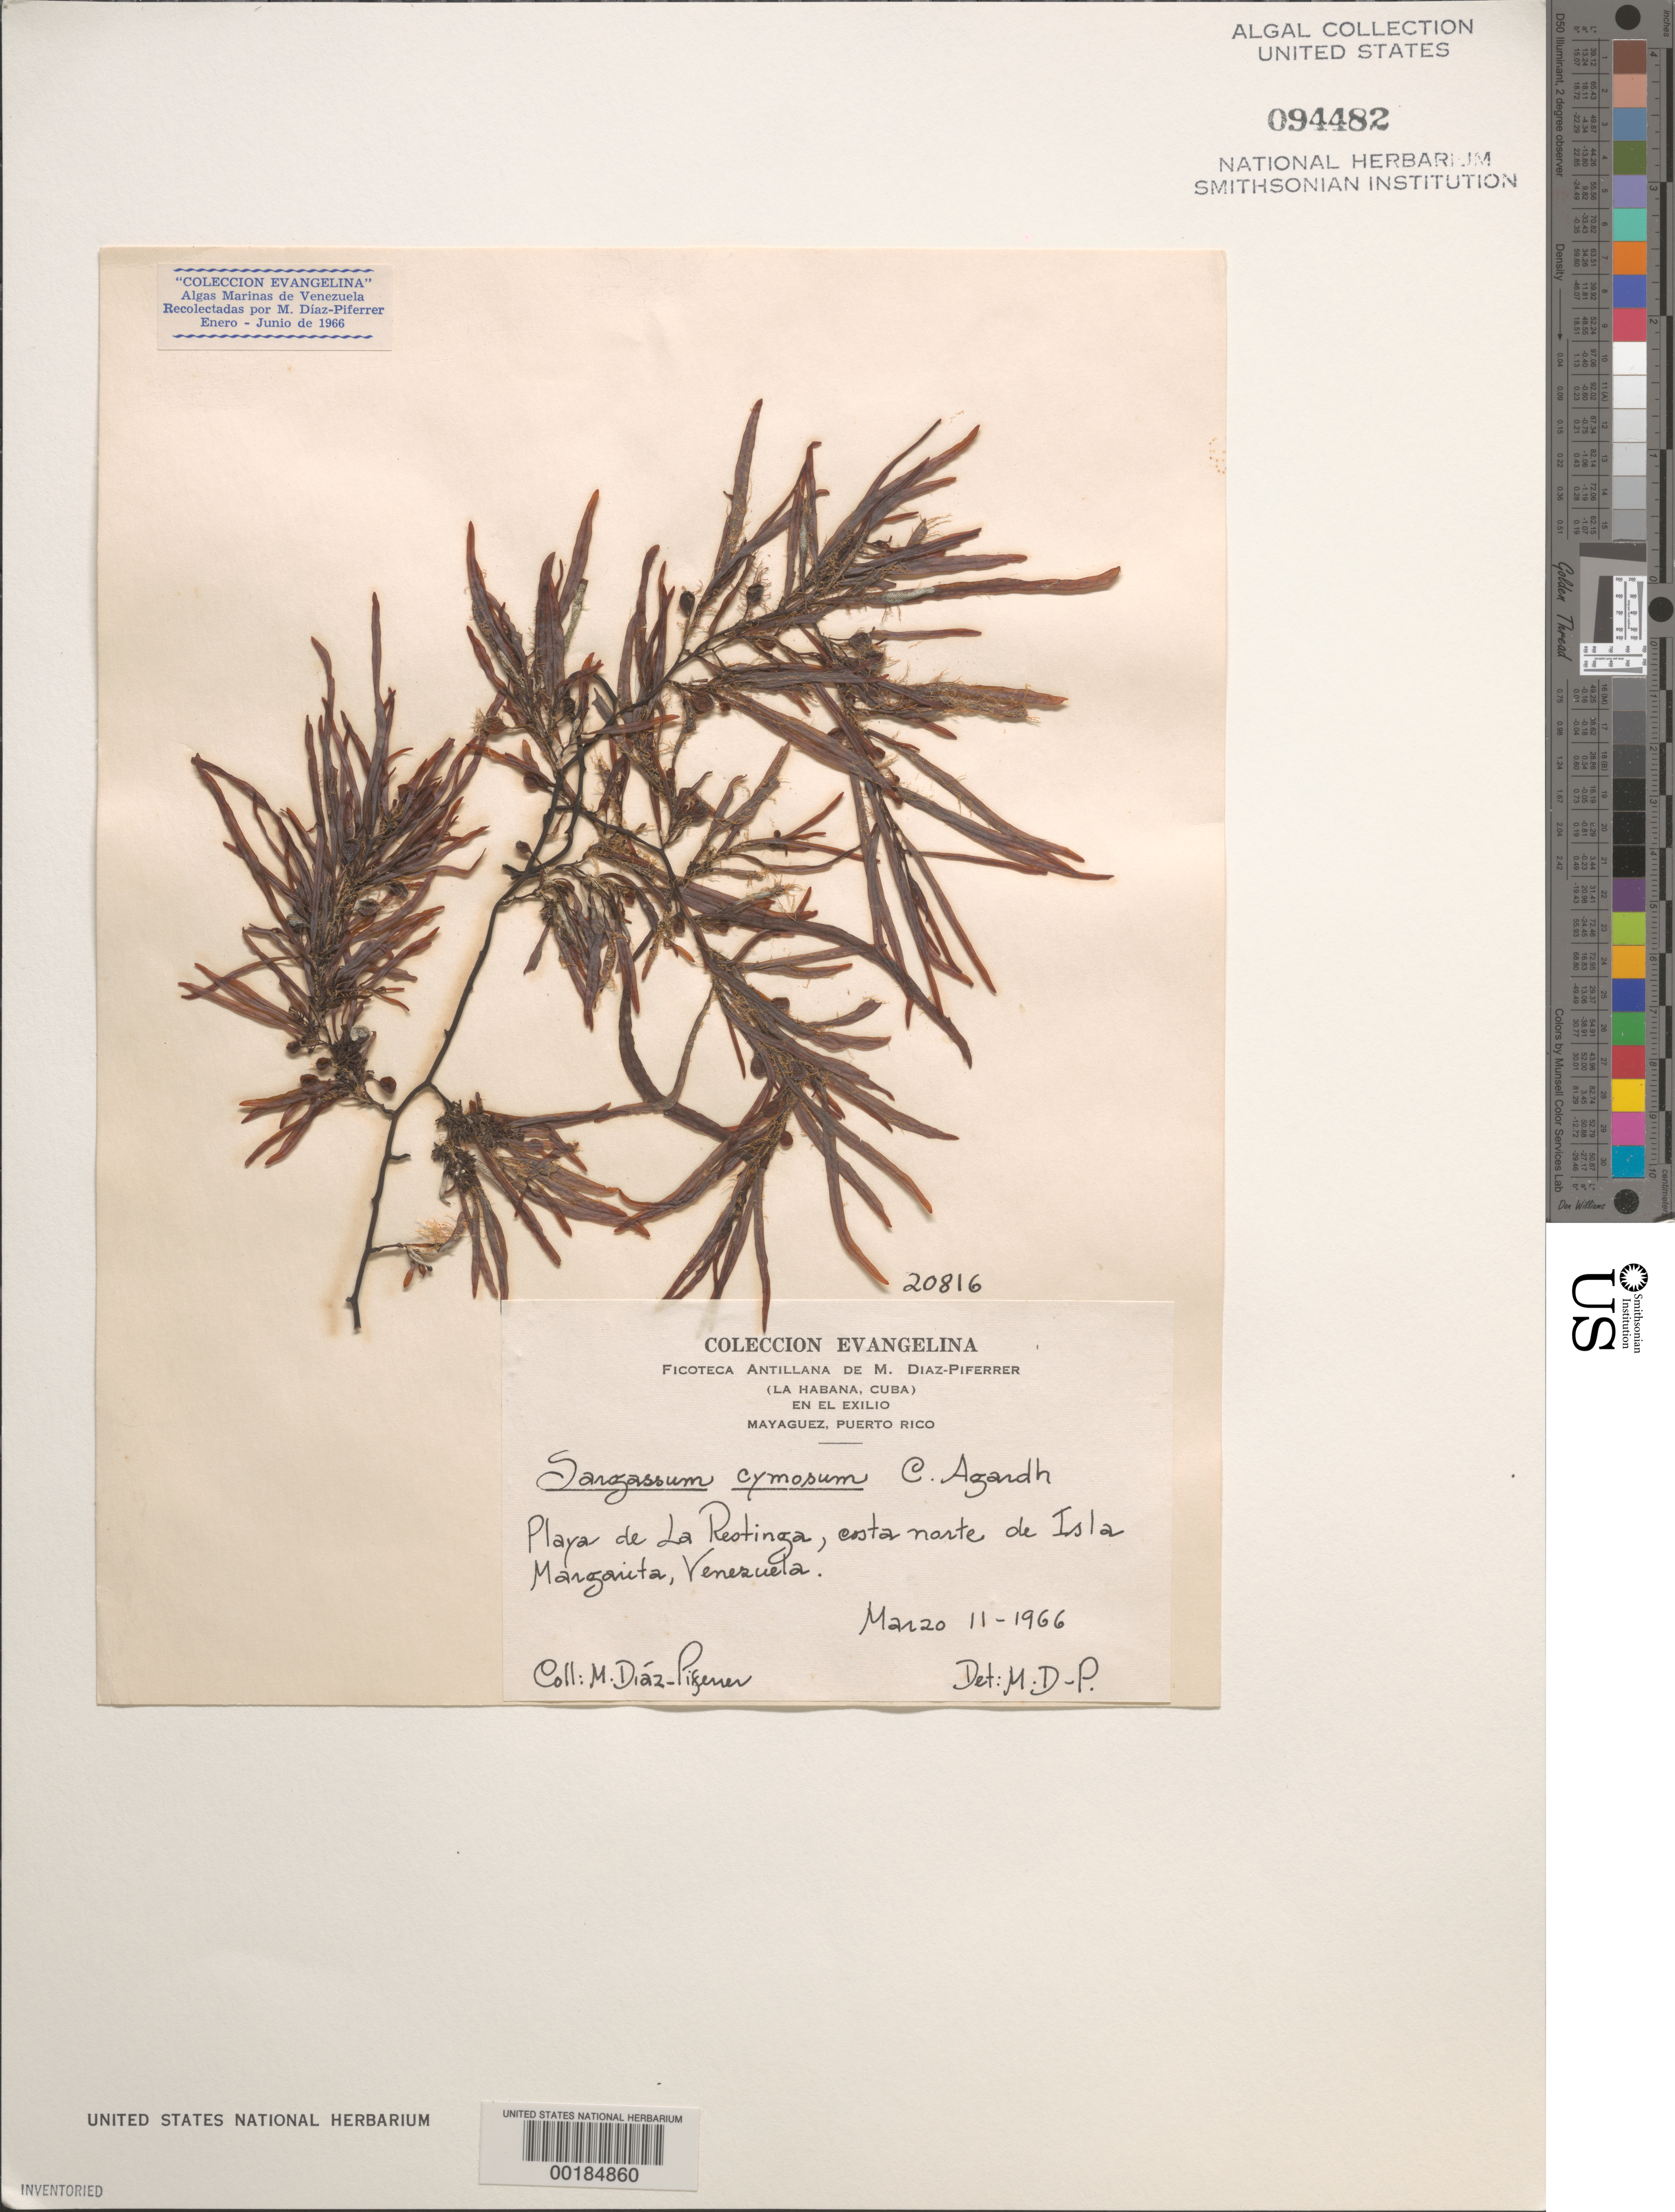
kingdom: Chromista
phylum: Ochrophyta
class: Phaeophyceae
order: Fucales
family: Sargassaceae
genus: Sargassum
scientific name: Sargassum cymosum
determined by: Diaz-Piferrer, M.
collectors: M. Diaz-Piferrer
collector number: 20816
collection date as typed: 11 Mar 1966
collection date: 1966-03-11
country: Venezuela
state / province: Nueva Esparta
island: Margarita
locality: Playa de La Restinga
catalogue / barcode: US 94482